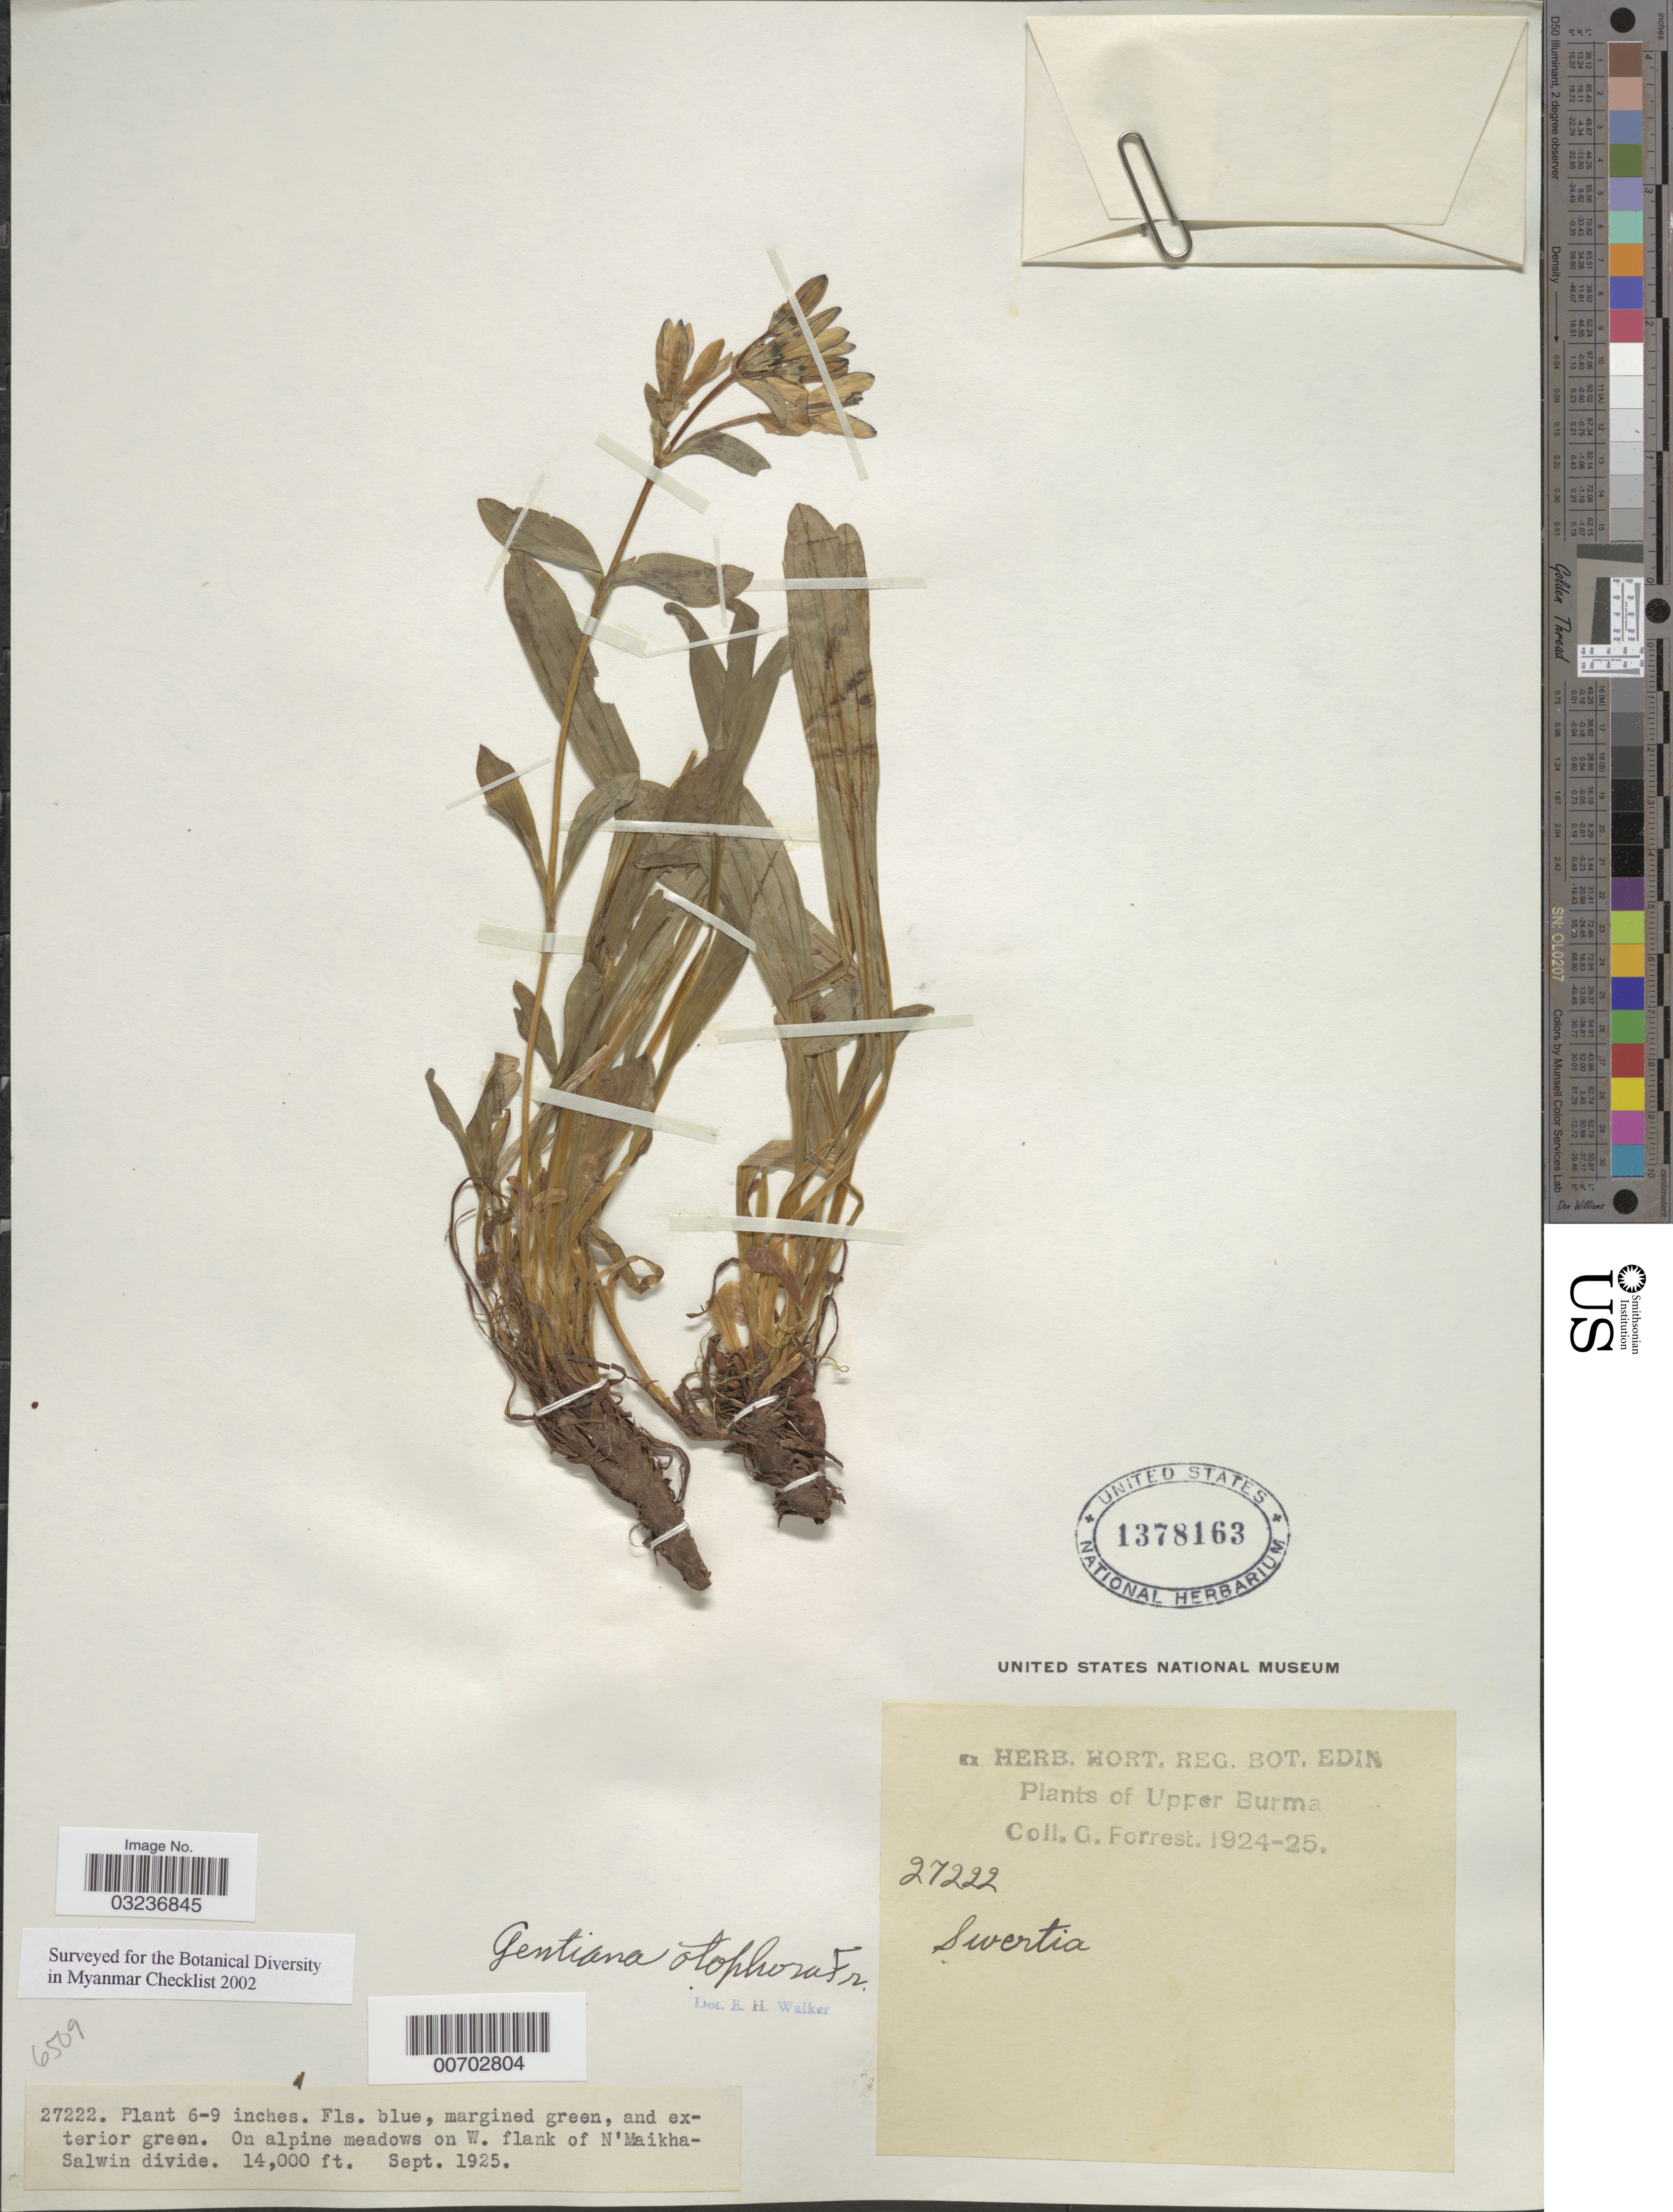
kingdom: Plantae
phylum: Tracheophyta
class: Magnoliopsida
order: Gentianales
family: Gentianaceae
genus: Gentiana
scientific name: Gentiana otophora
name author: Franch. ex Hemsl.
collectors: G. Forrest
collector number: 27222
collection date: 1925-09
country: Myanmar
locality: Upper Burma, On alpine meadows on W. flank of N'Maikha-Salwin divide.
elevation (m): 427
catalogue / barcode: US 1378163